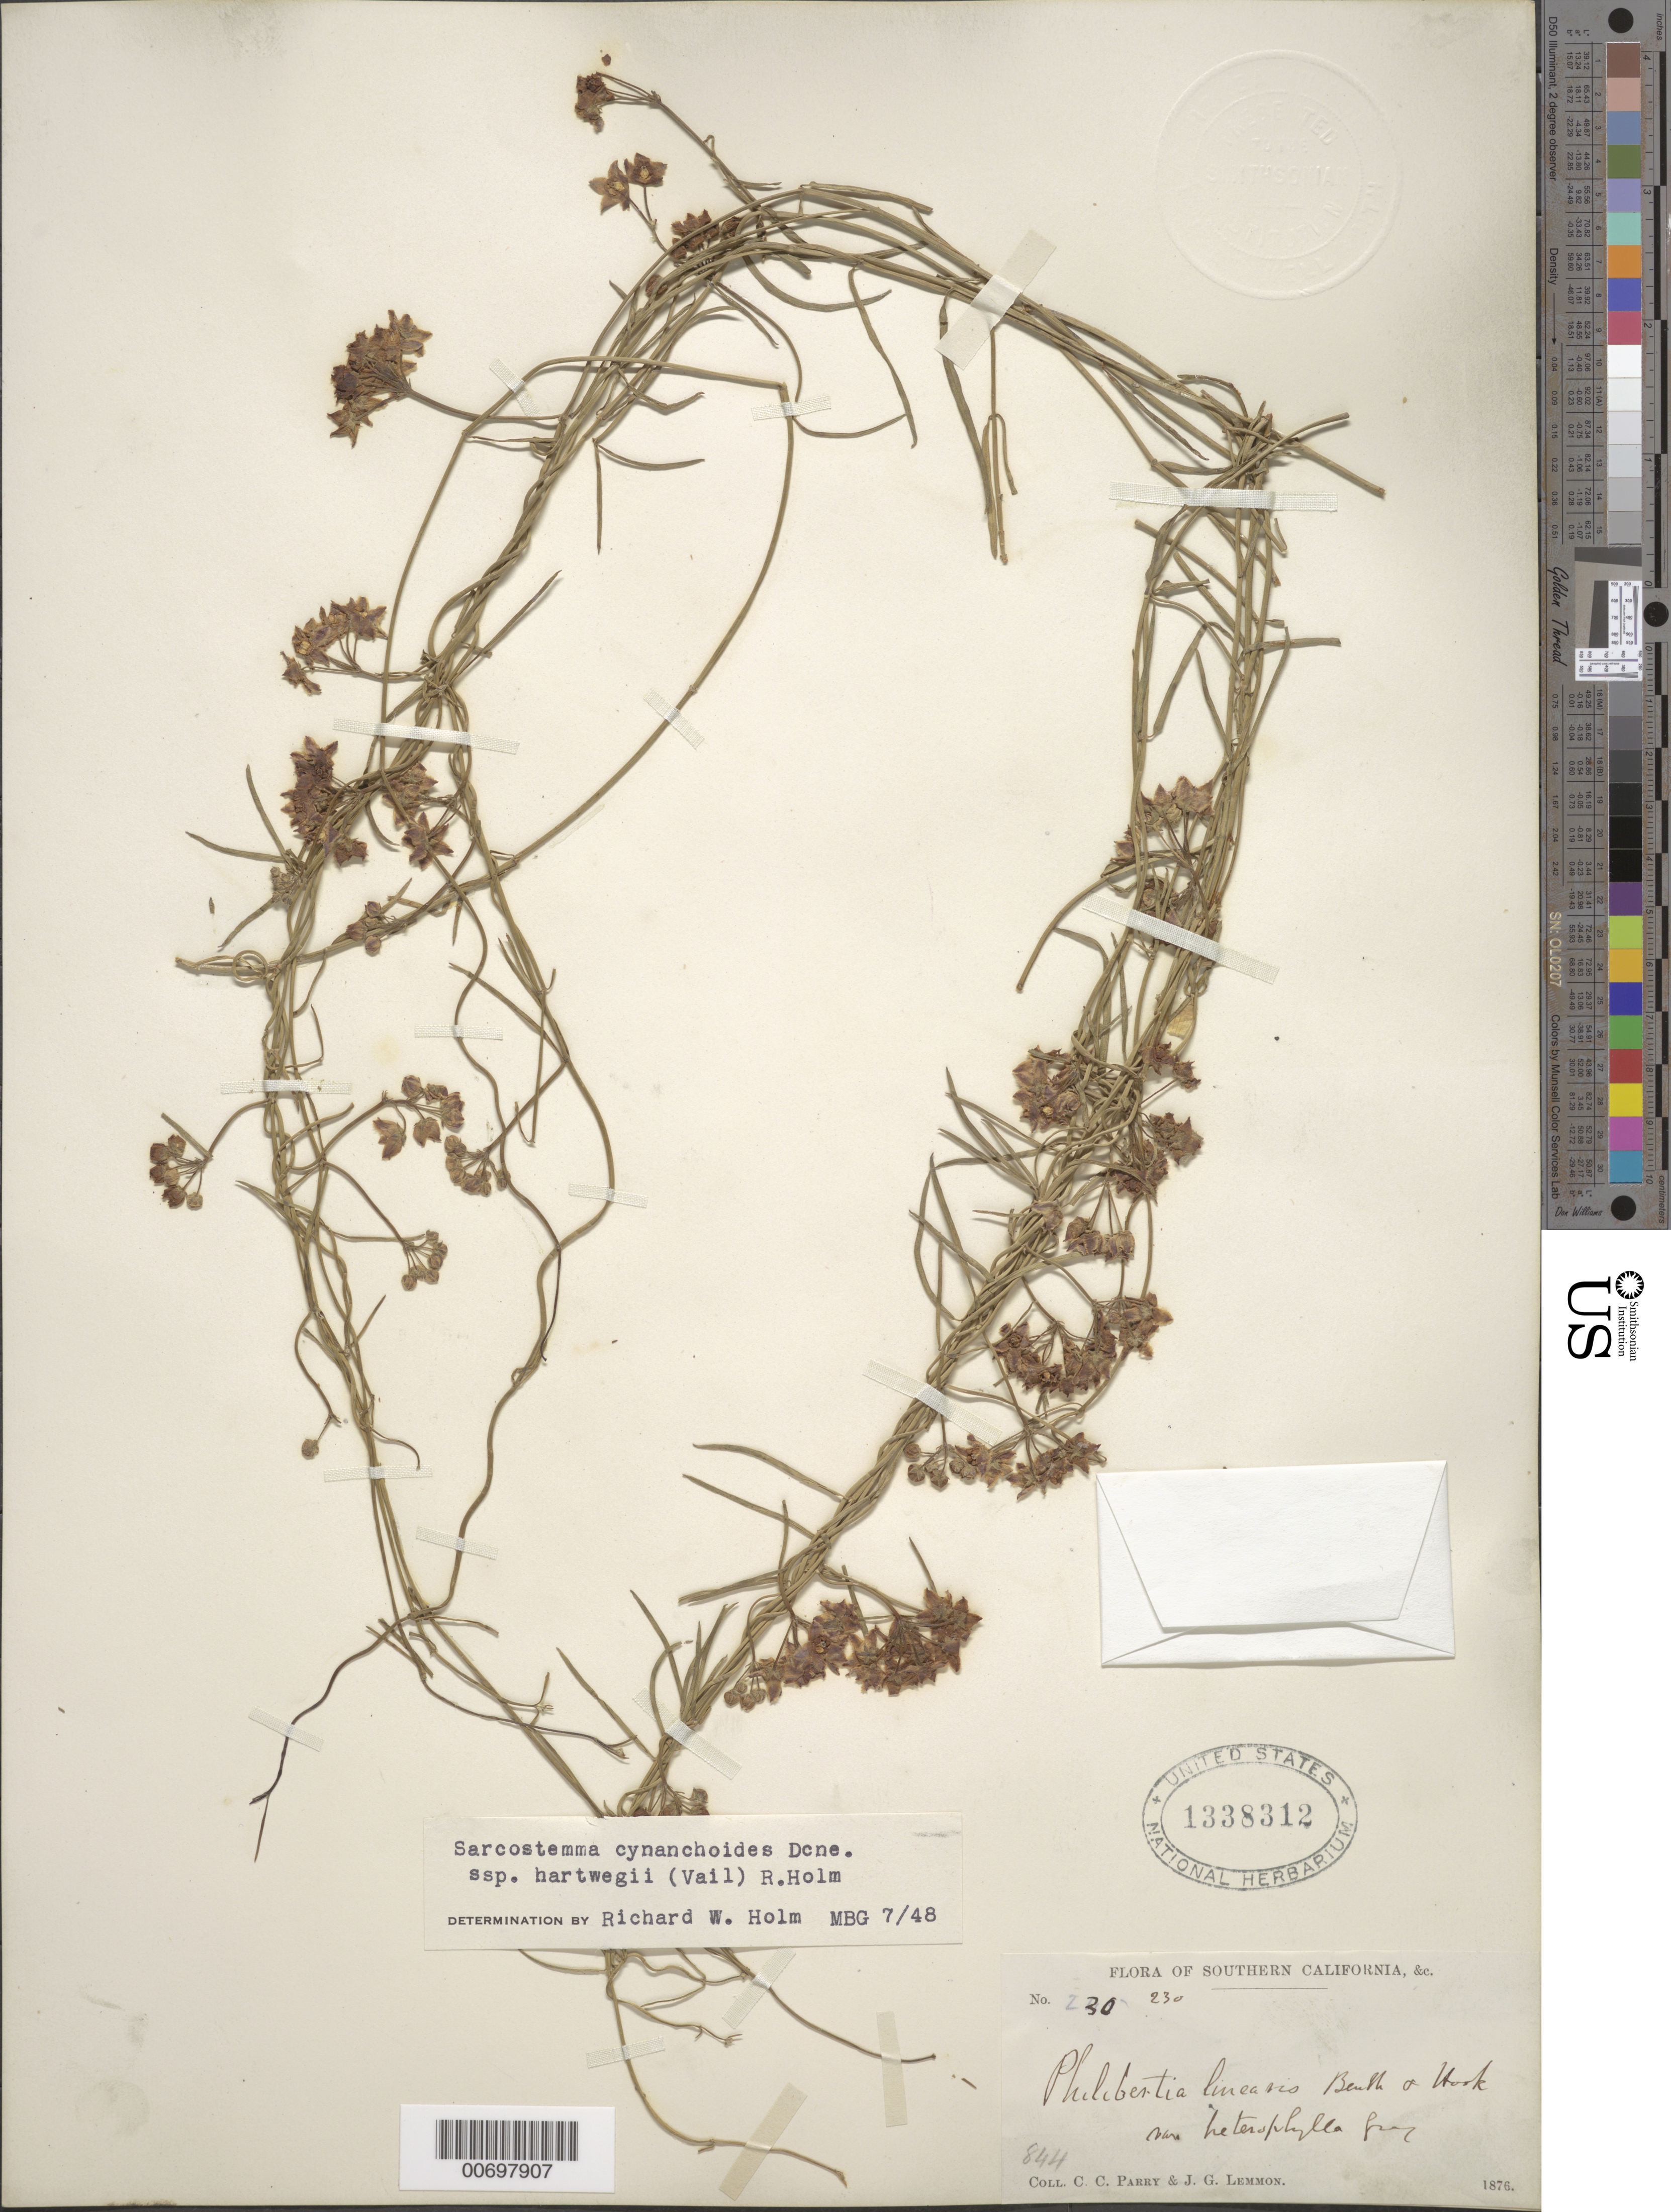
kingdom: Plantae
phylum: Tracheophyta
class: Magnoliopsida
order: Gentianales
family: Apocynaceae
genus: Sarcostemma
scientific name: Sarcostemma cynanchoides subsp. hartwegii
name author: Done.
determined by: Holm, R. W., (MO), Missouri Botanical Garden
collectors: C. C. Parry & J. G. Lemmon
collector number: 230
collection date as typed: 1876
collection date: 1876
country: United States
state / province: California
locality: Southern.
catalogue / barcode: US 1338312